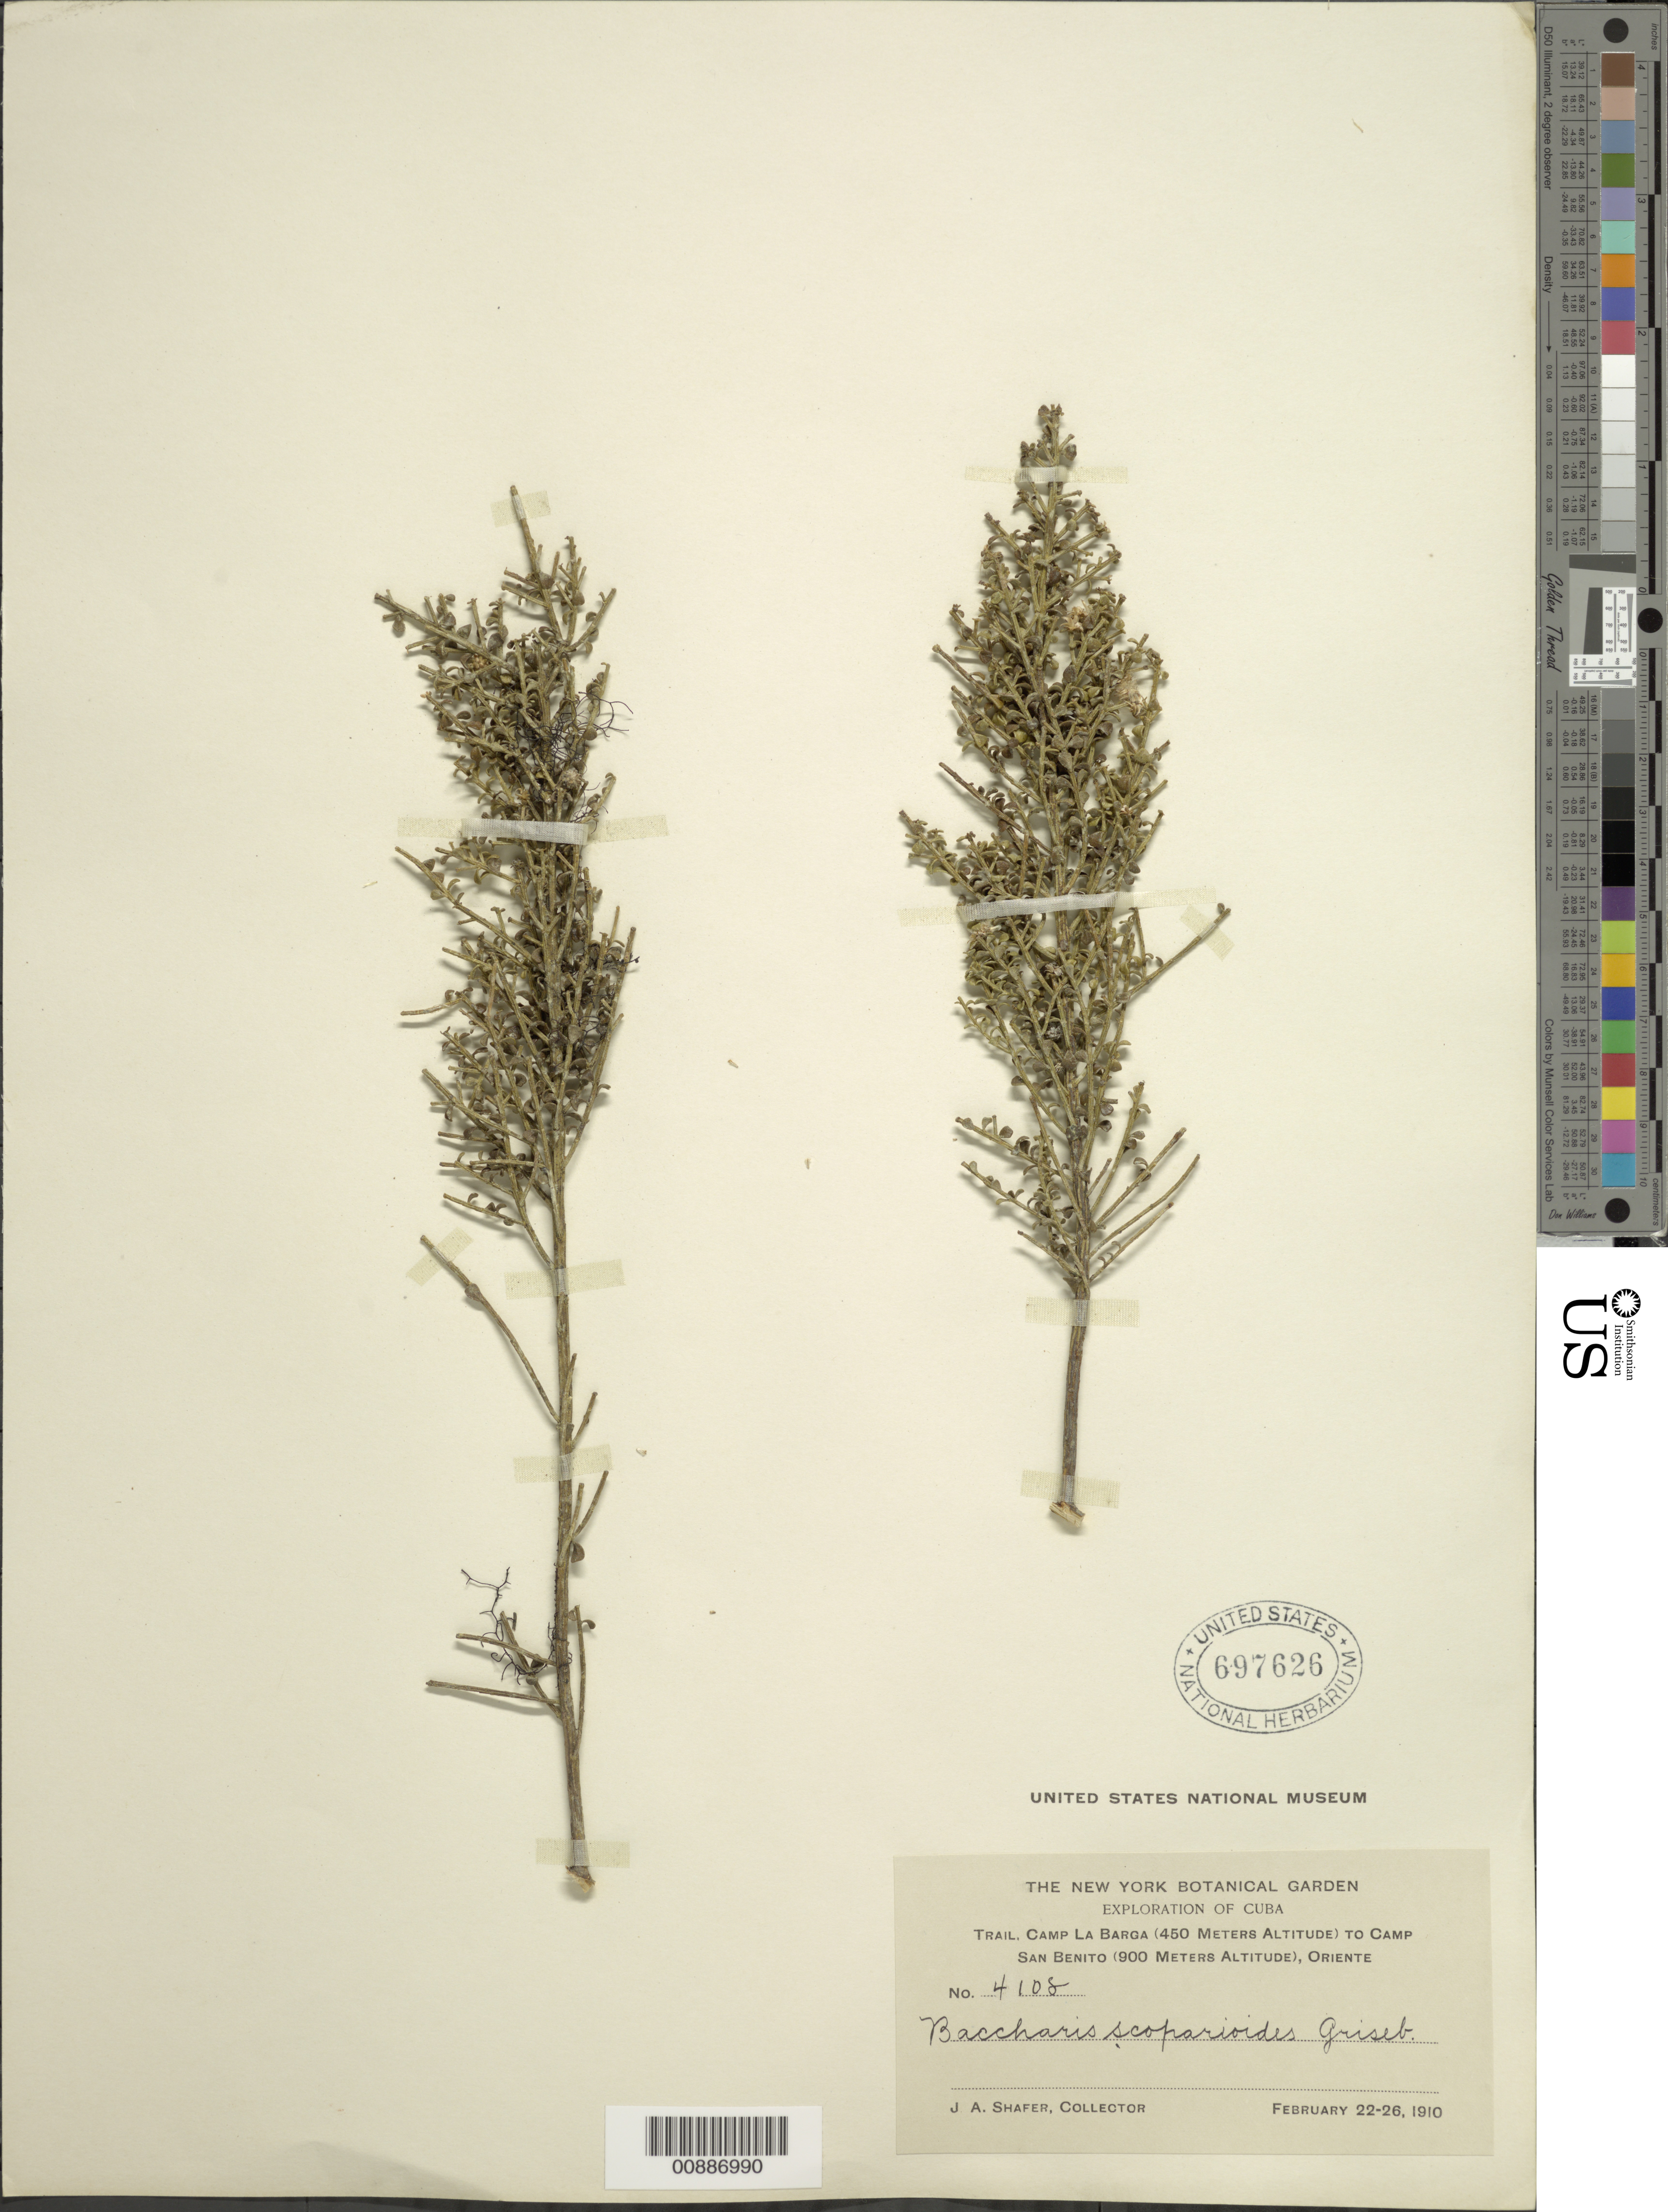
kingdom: Plantae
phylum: Tracheophyta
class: Magnoliopsida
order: Asterales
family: Asteraceae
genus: Baccharis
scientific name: Baccharis scoparioides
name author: Griseb.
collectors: J. A. Shafer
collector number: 4108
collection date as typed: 22 Feb 1910 to 26 Feb 1910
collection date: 1910-02-22/1910-02-26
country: Cuba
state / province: Oriente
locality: Camp La Barga to Camp San Benito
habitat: Along trail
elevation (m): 450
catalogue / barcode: US 697626